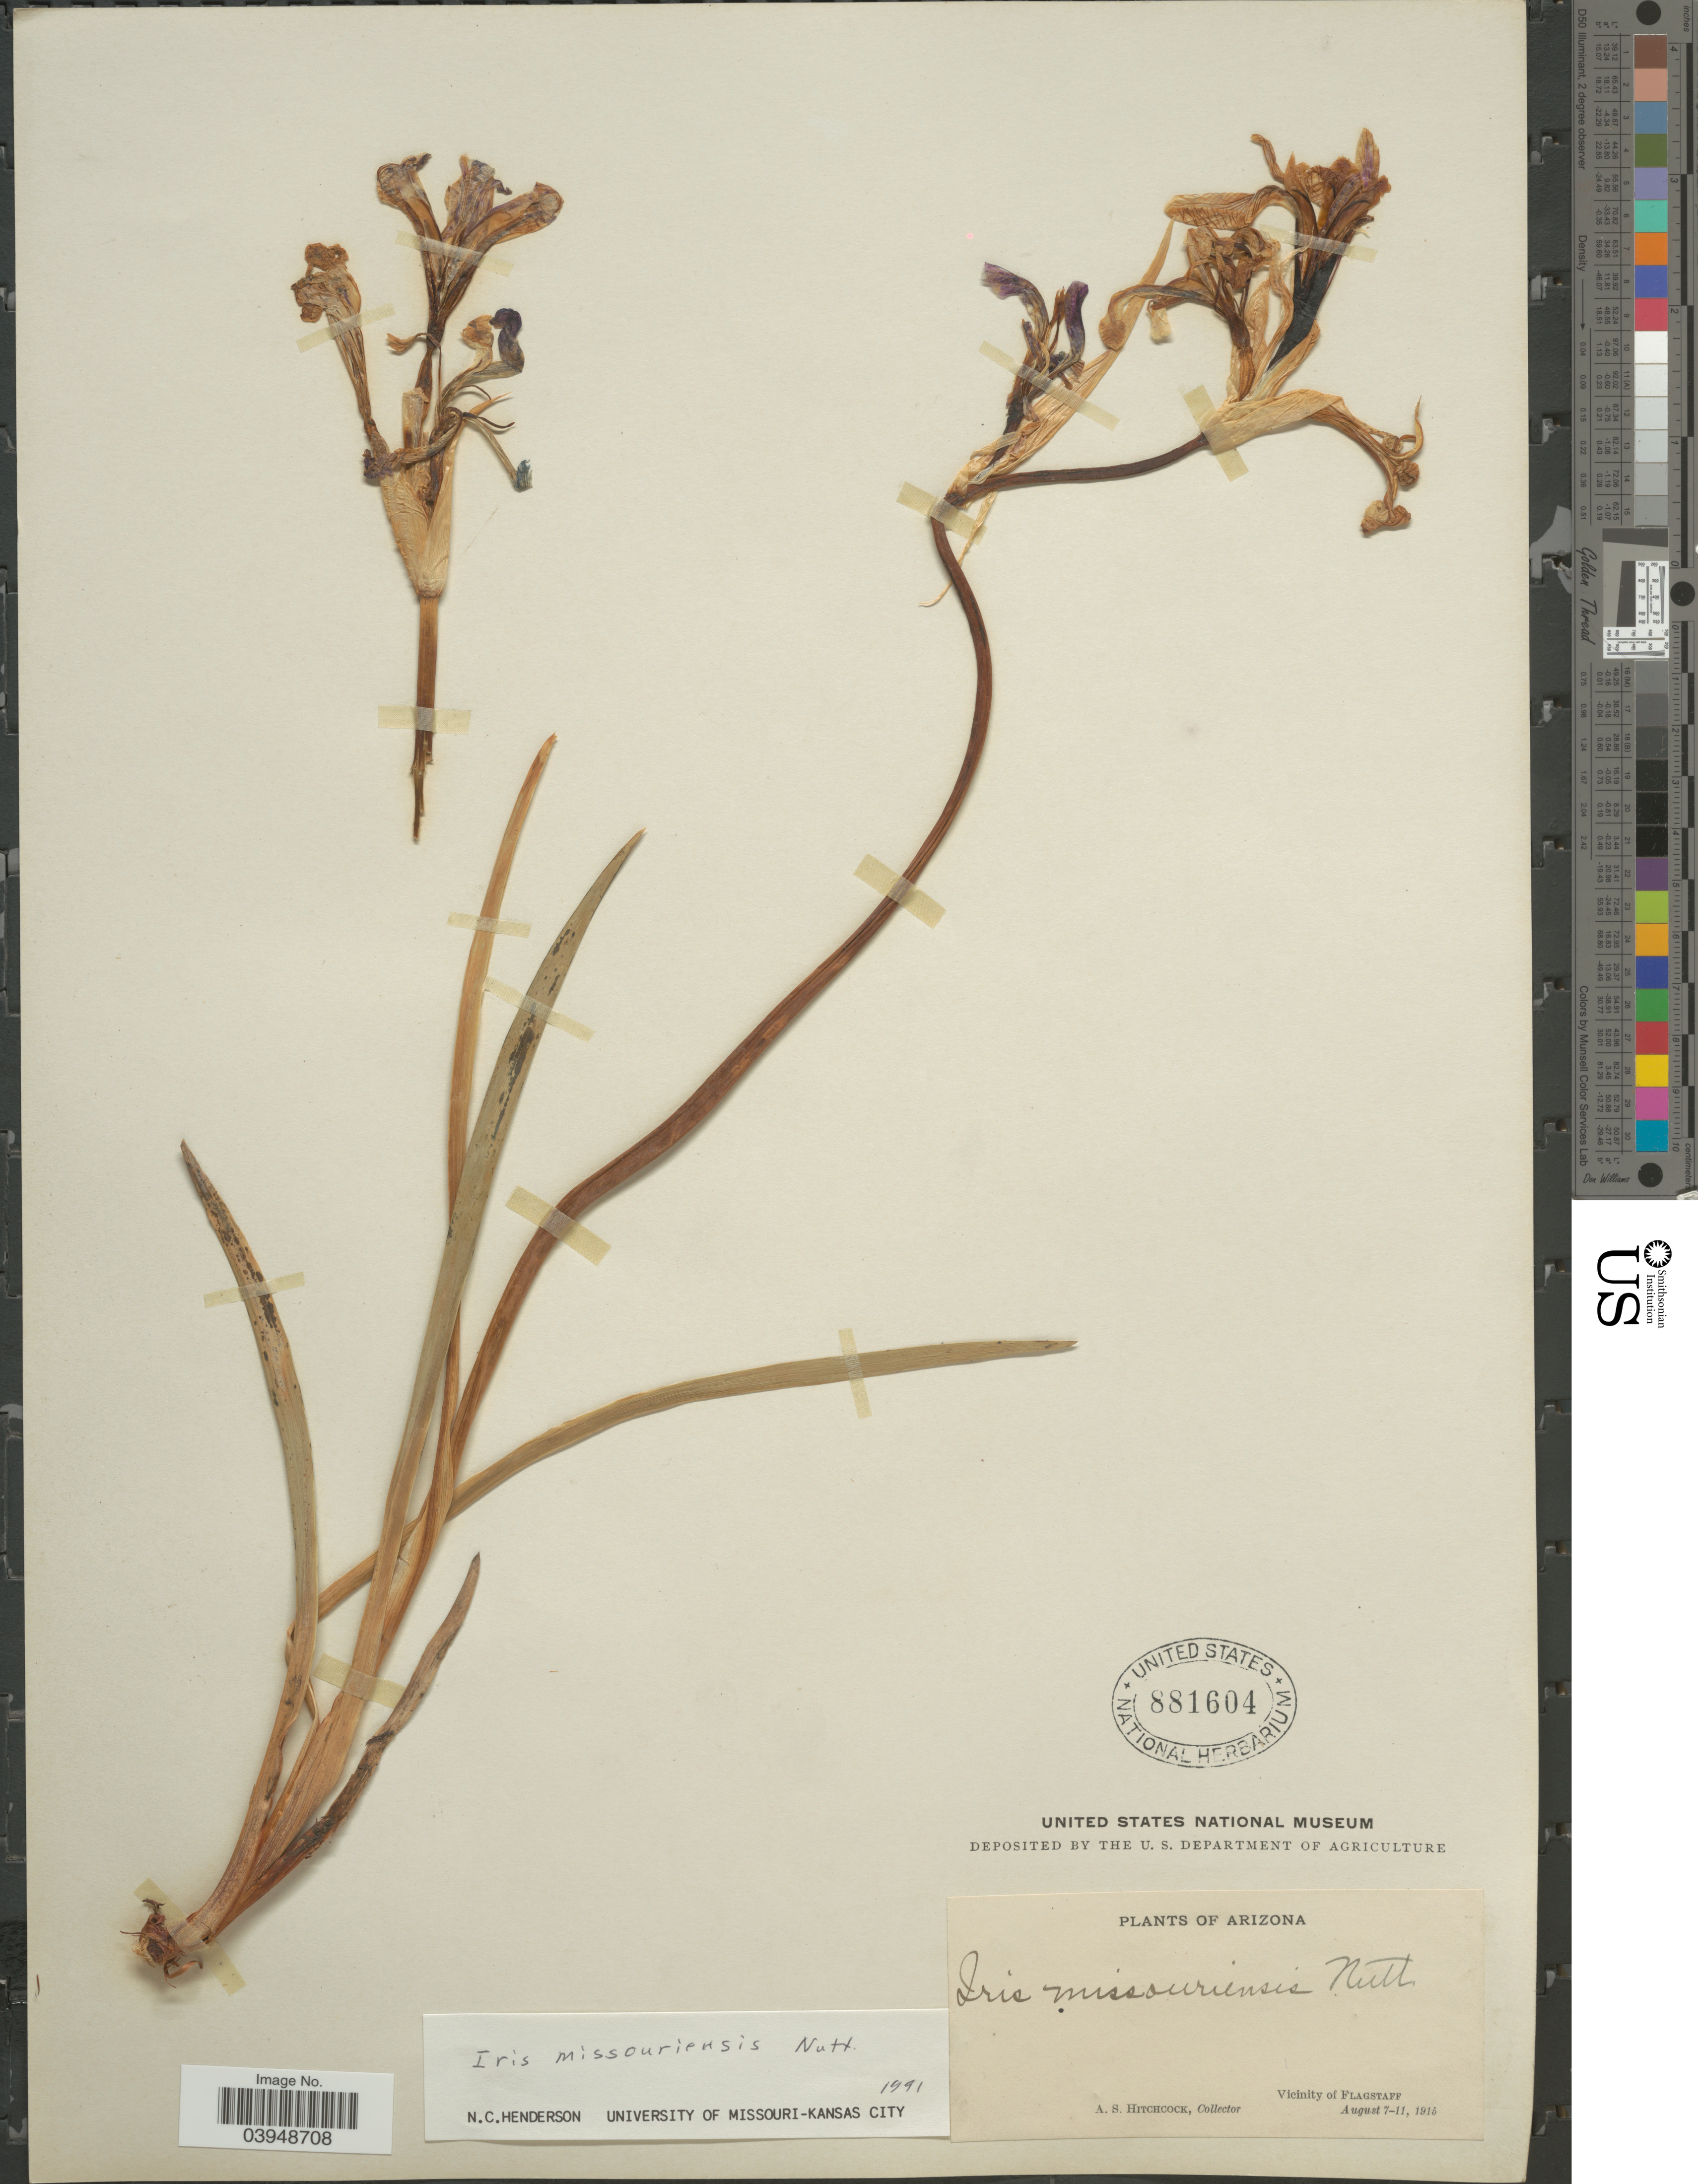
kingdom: Plantae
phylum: Tracheophyta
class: Liliopsida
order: Asparagales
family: Iridaceae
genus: Iris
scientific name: Iris missouriensis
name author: Nutt.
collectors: A. S. Hitchcock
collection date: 1915-08-07/1915-08-11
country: United States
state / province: Arizona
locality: Vicinity of Flagstaff.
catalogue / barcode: US 881604